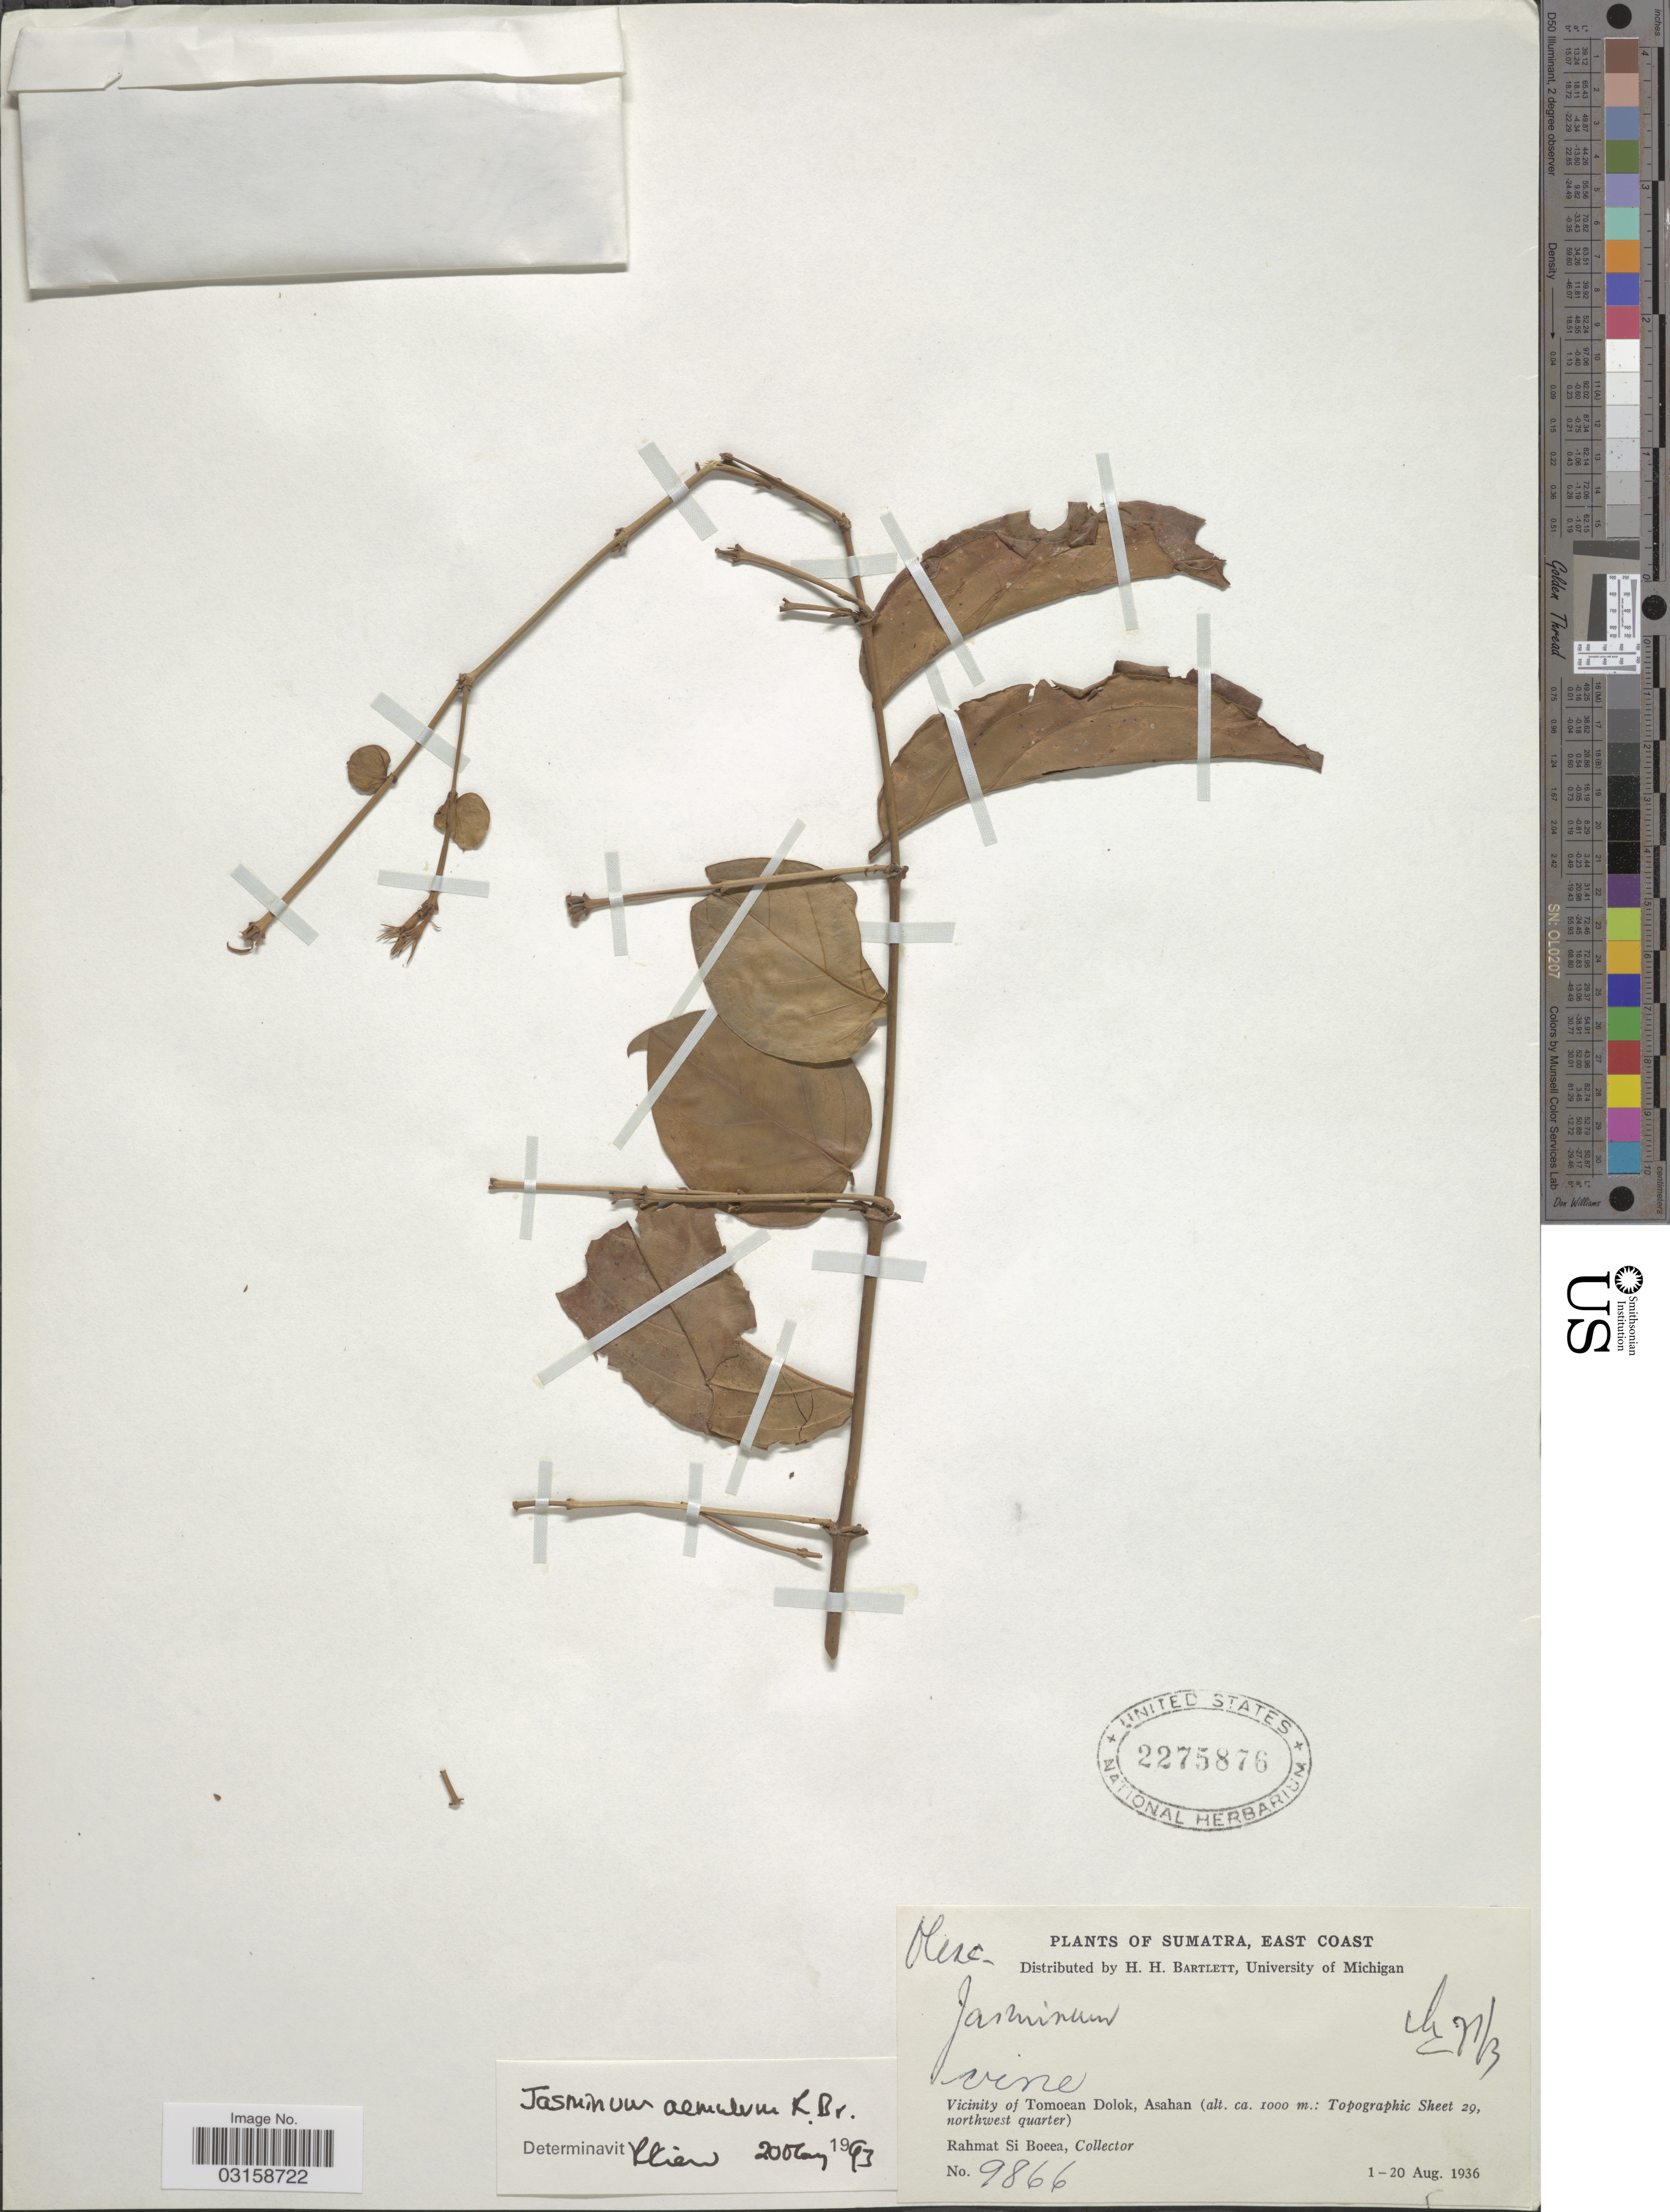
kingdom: Plantae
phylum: Tracheophyta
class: Magnoliopsida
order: Lamiales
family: Oleaceae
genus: Jasminum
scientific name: Jasminum elongatum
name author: (P.J. Bergius) Willd.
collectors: Rahmat Si Boeea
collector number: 9866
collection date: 1936-08-01/1936-08-20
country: Indonesia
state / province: Sumatra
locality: East Coast. Vicinity of Tomoean Dolok, Asahan (Topographic Sheet 29, northwest quarter).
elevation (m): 1000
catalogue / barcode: US 2275876